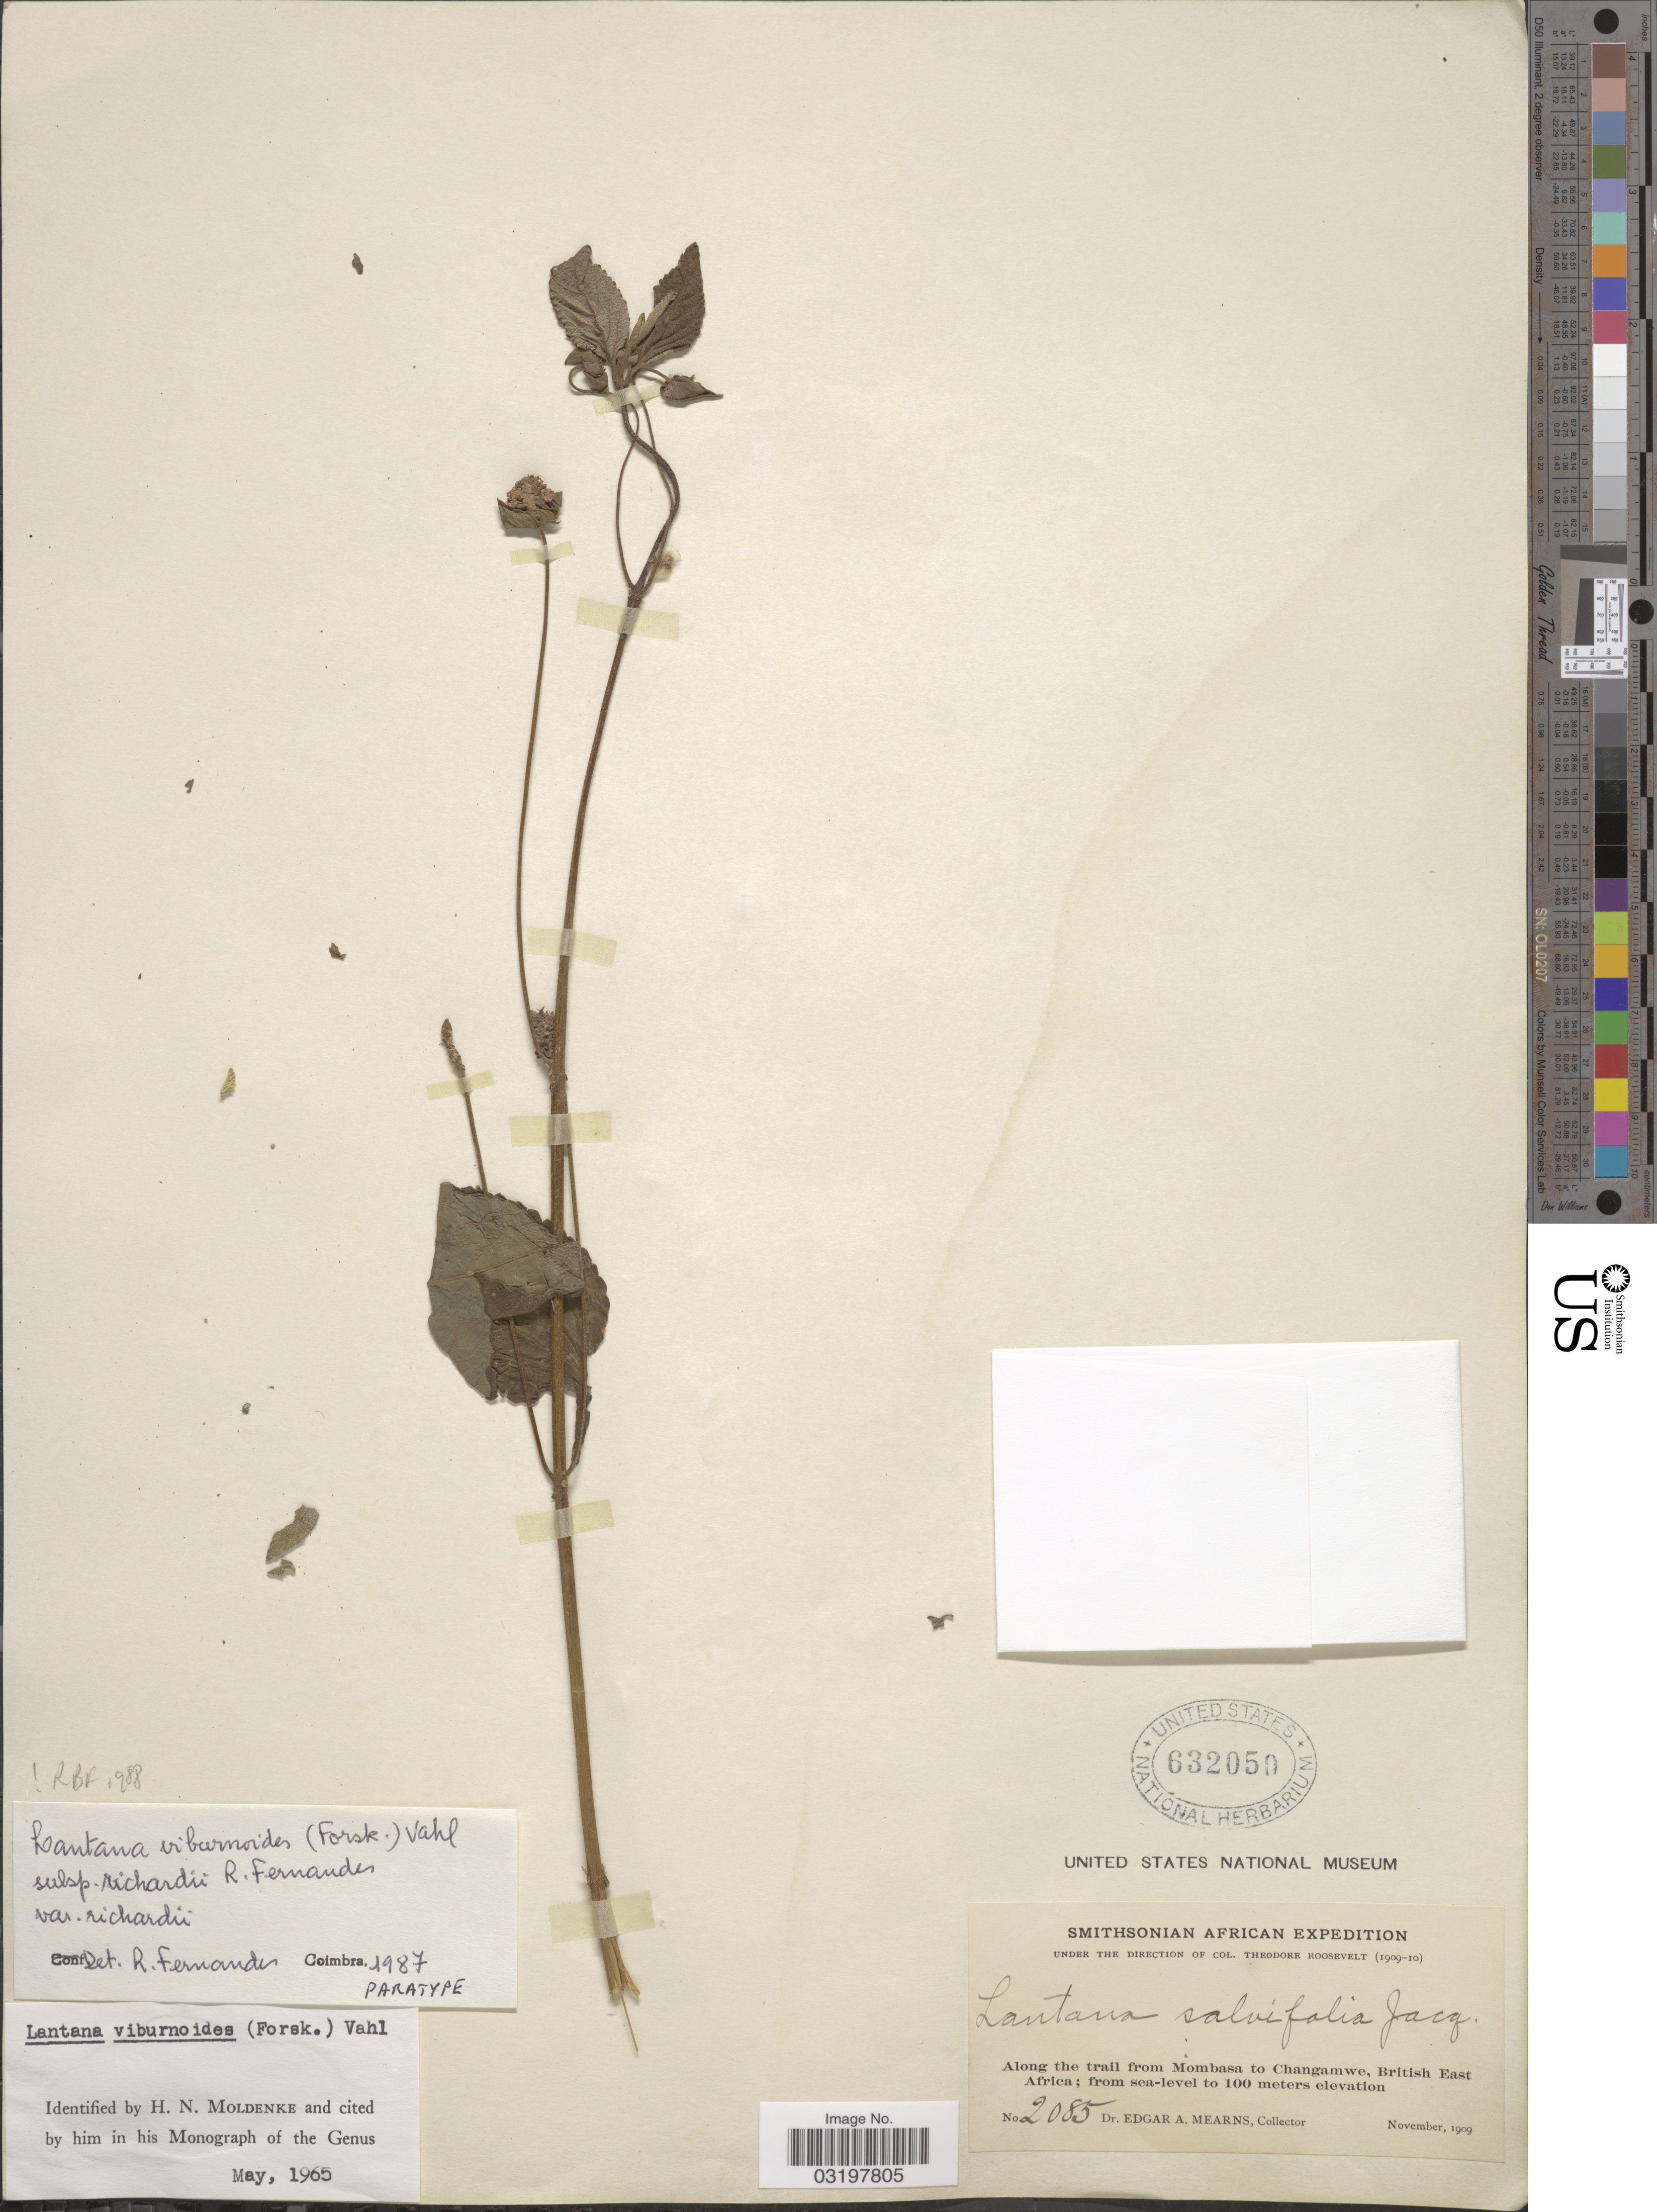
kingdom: Plantae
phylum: Tracheophyta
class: Magnoliopsida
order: Lamiales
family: Verbenaceae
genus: Lantana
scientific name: Lantana viburnoides var. richardii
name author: R. Fern.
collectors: E. A. Mearns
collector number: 2085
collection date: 1909-11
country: Kenya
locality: Along the trail from Mombasa to Changamwe, British East Africa.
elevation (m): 0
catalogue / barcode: US 632050